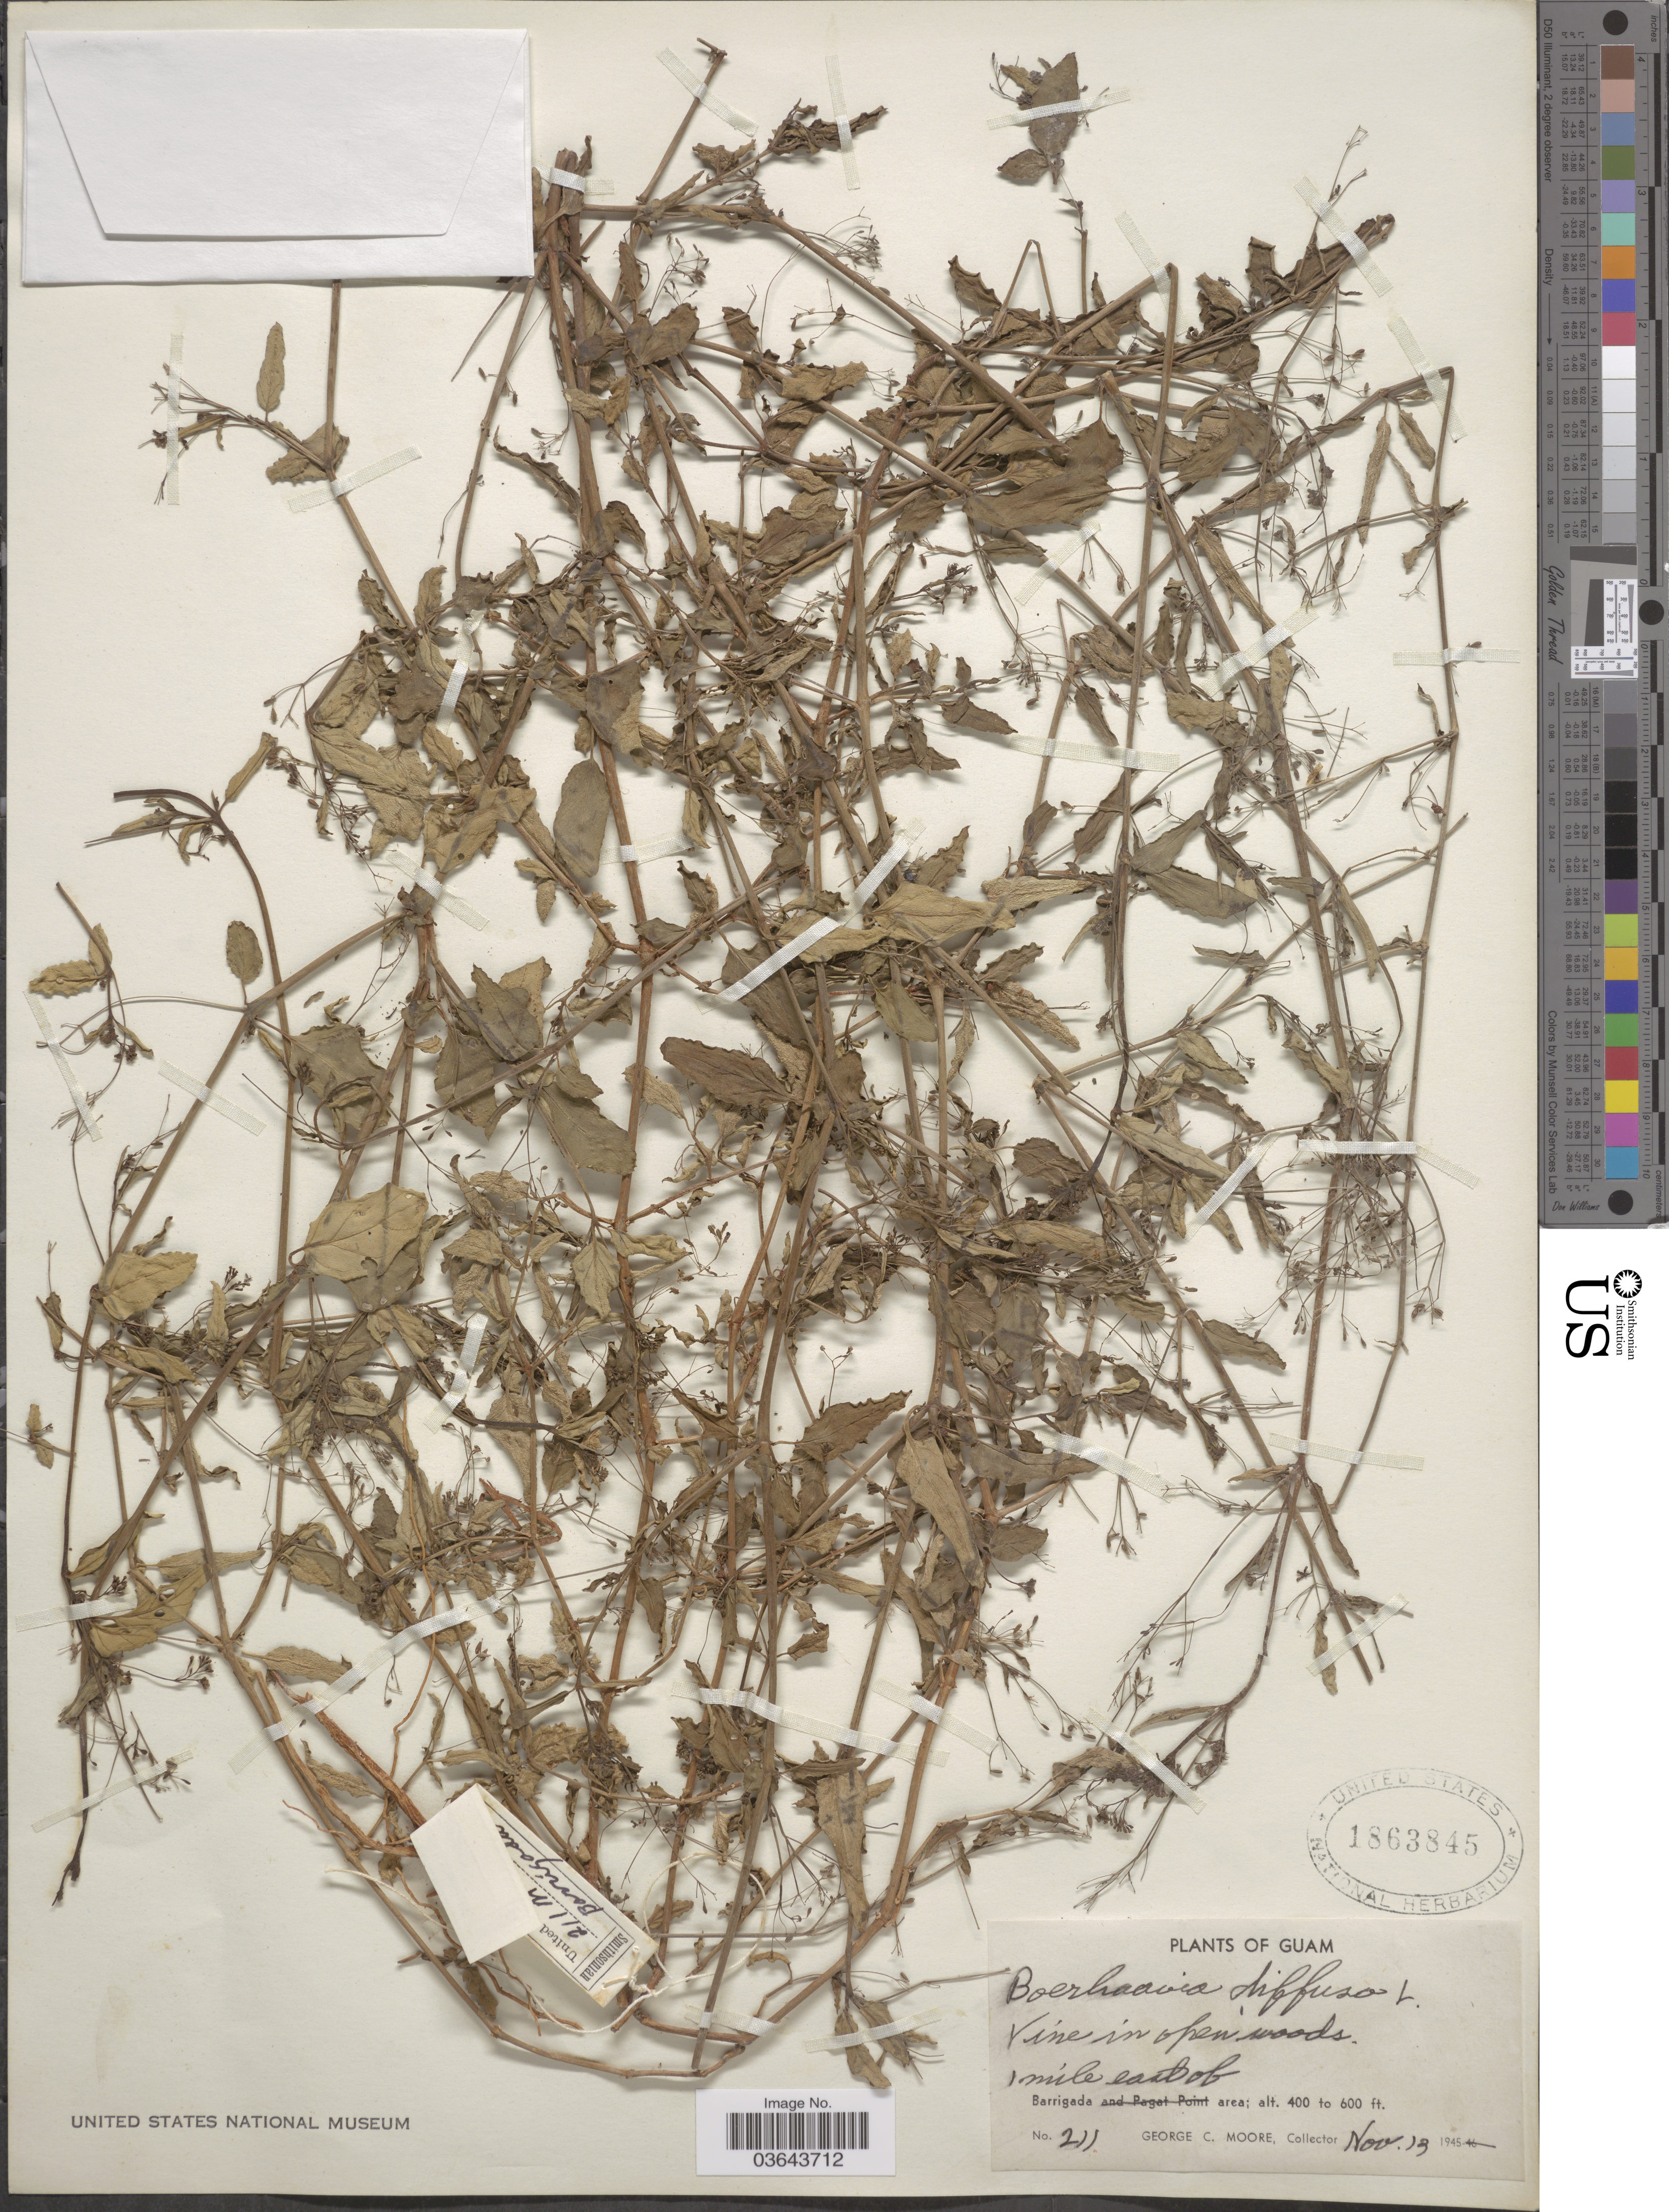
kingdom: Plantae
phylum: Tracheophyta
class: Magnoliopsida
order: Caryophyllales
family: Nyctaginaceae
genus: Boerhavia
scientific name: Boerhavia diffusa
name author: L.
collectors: G. C. Moore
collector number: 211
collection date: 1945-11-13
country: Guam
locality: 1 mile east of Barrigada area.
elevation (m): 122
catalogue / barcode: US 1863845